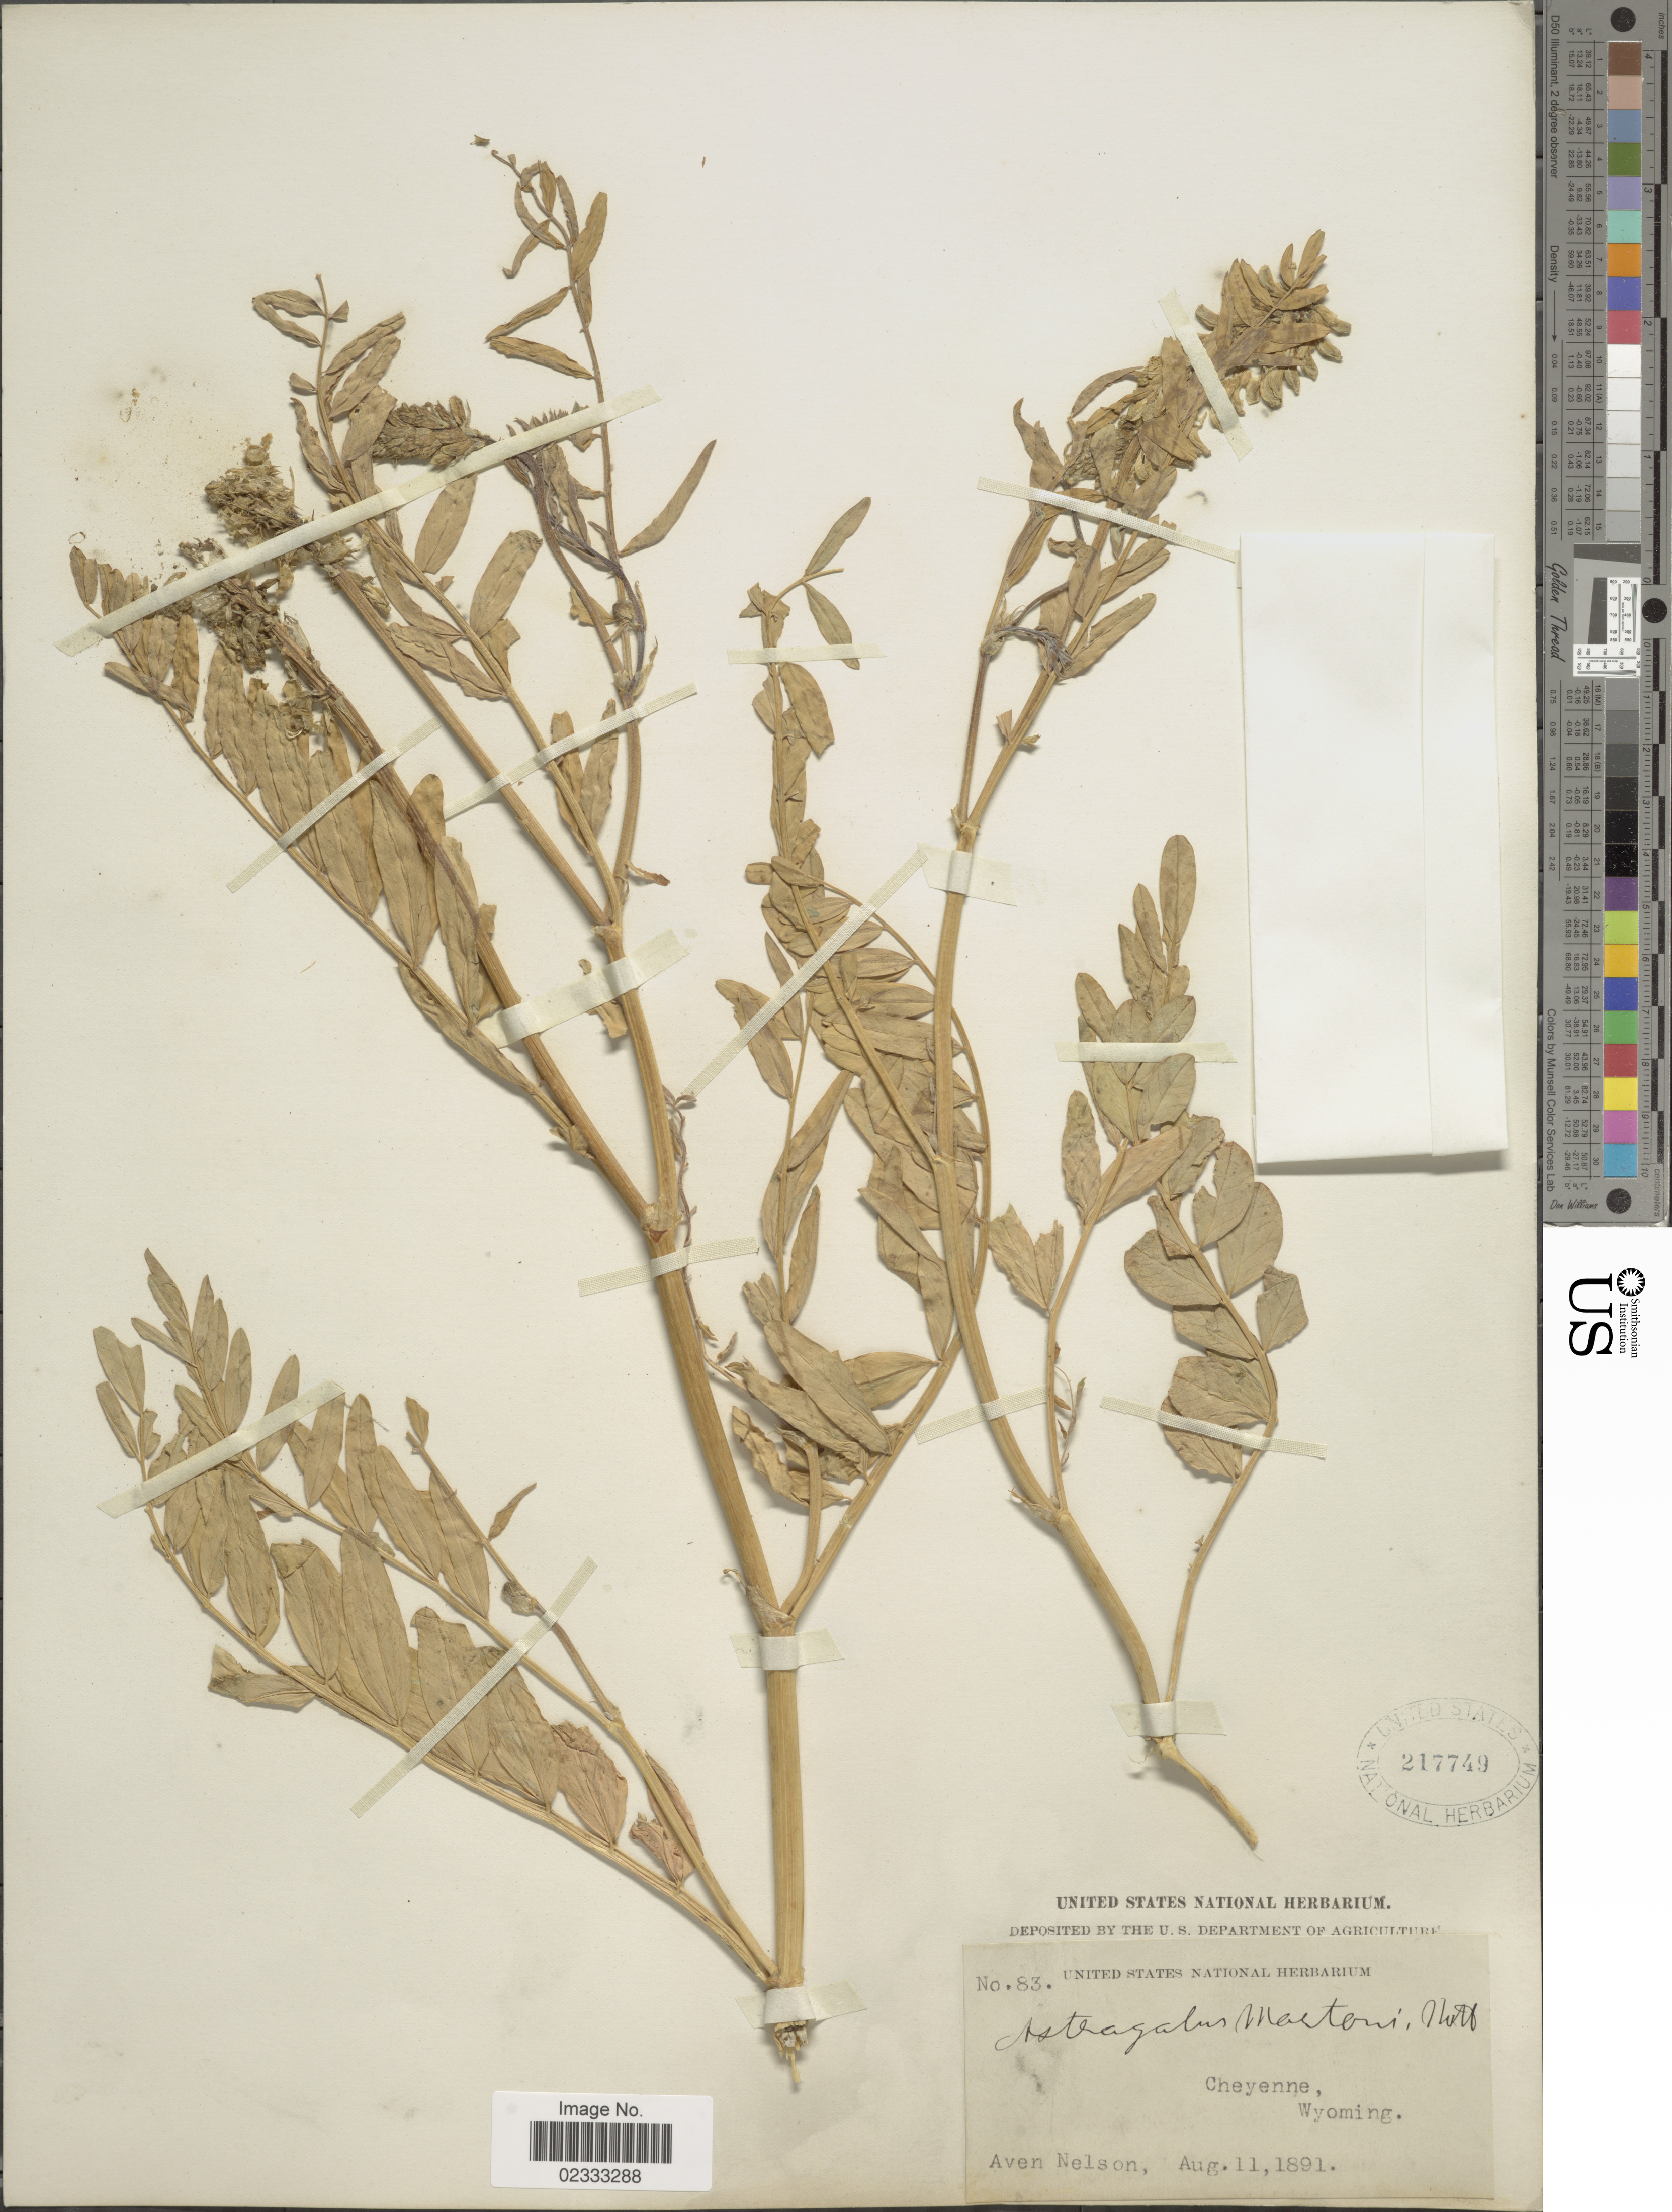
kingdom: Plantae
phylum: Tracheophyta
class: Magnoliopsida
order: Fabales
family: Fabaceae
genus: Astragalus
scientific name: Astragalus mortonii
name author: Nutt.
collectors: A. Nelson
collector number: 83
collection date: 1891-08-11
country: United States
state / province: Wyoming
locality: Cheyenne.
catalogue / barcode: US 217749